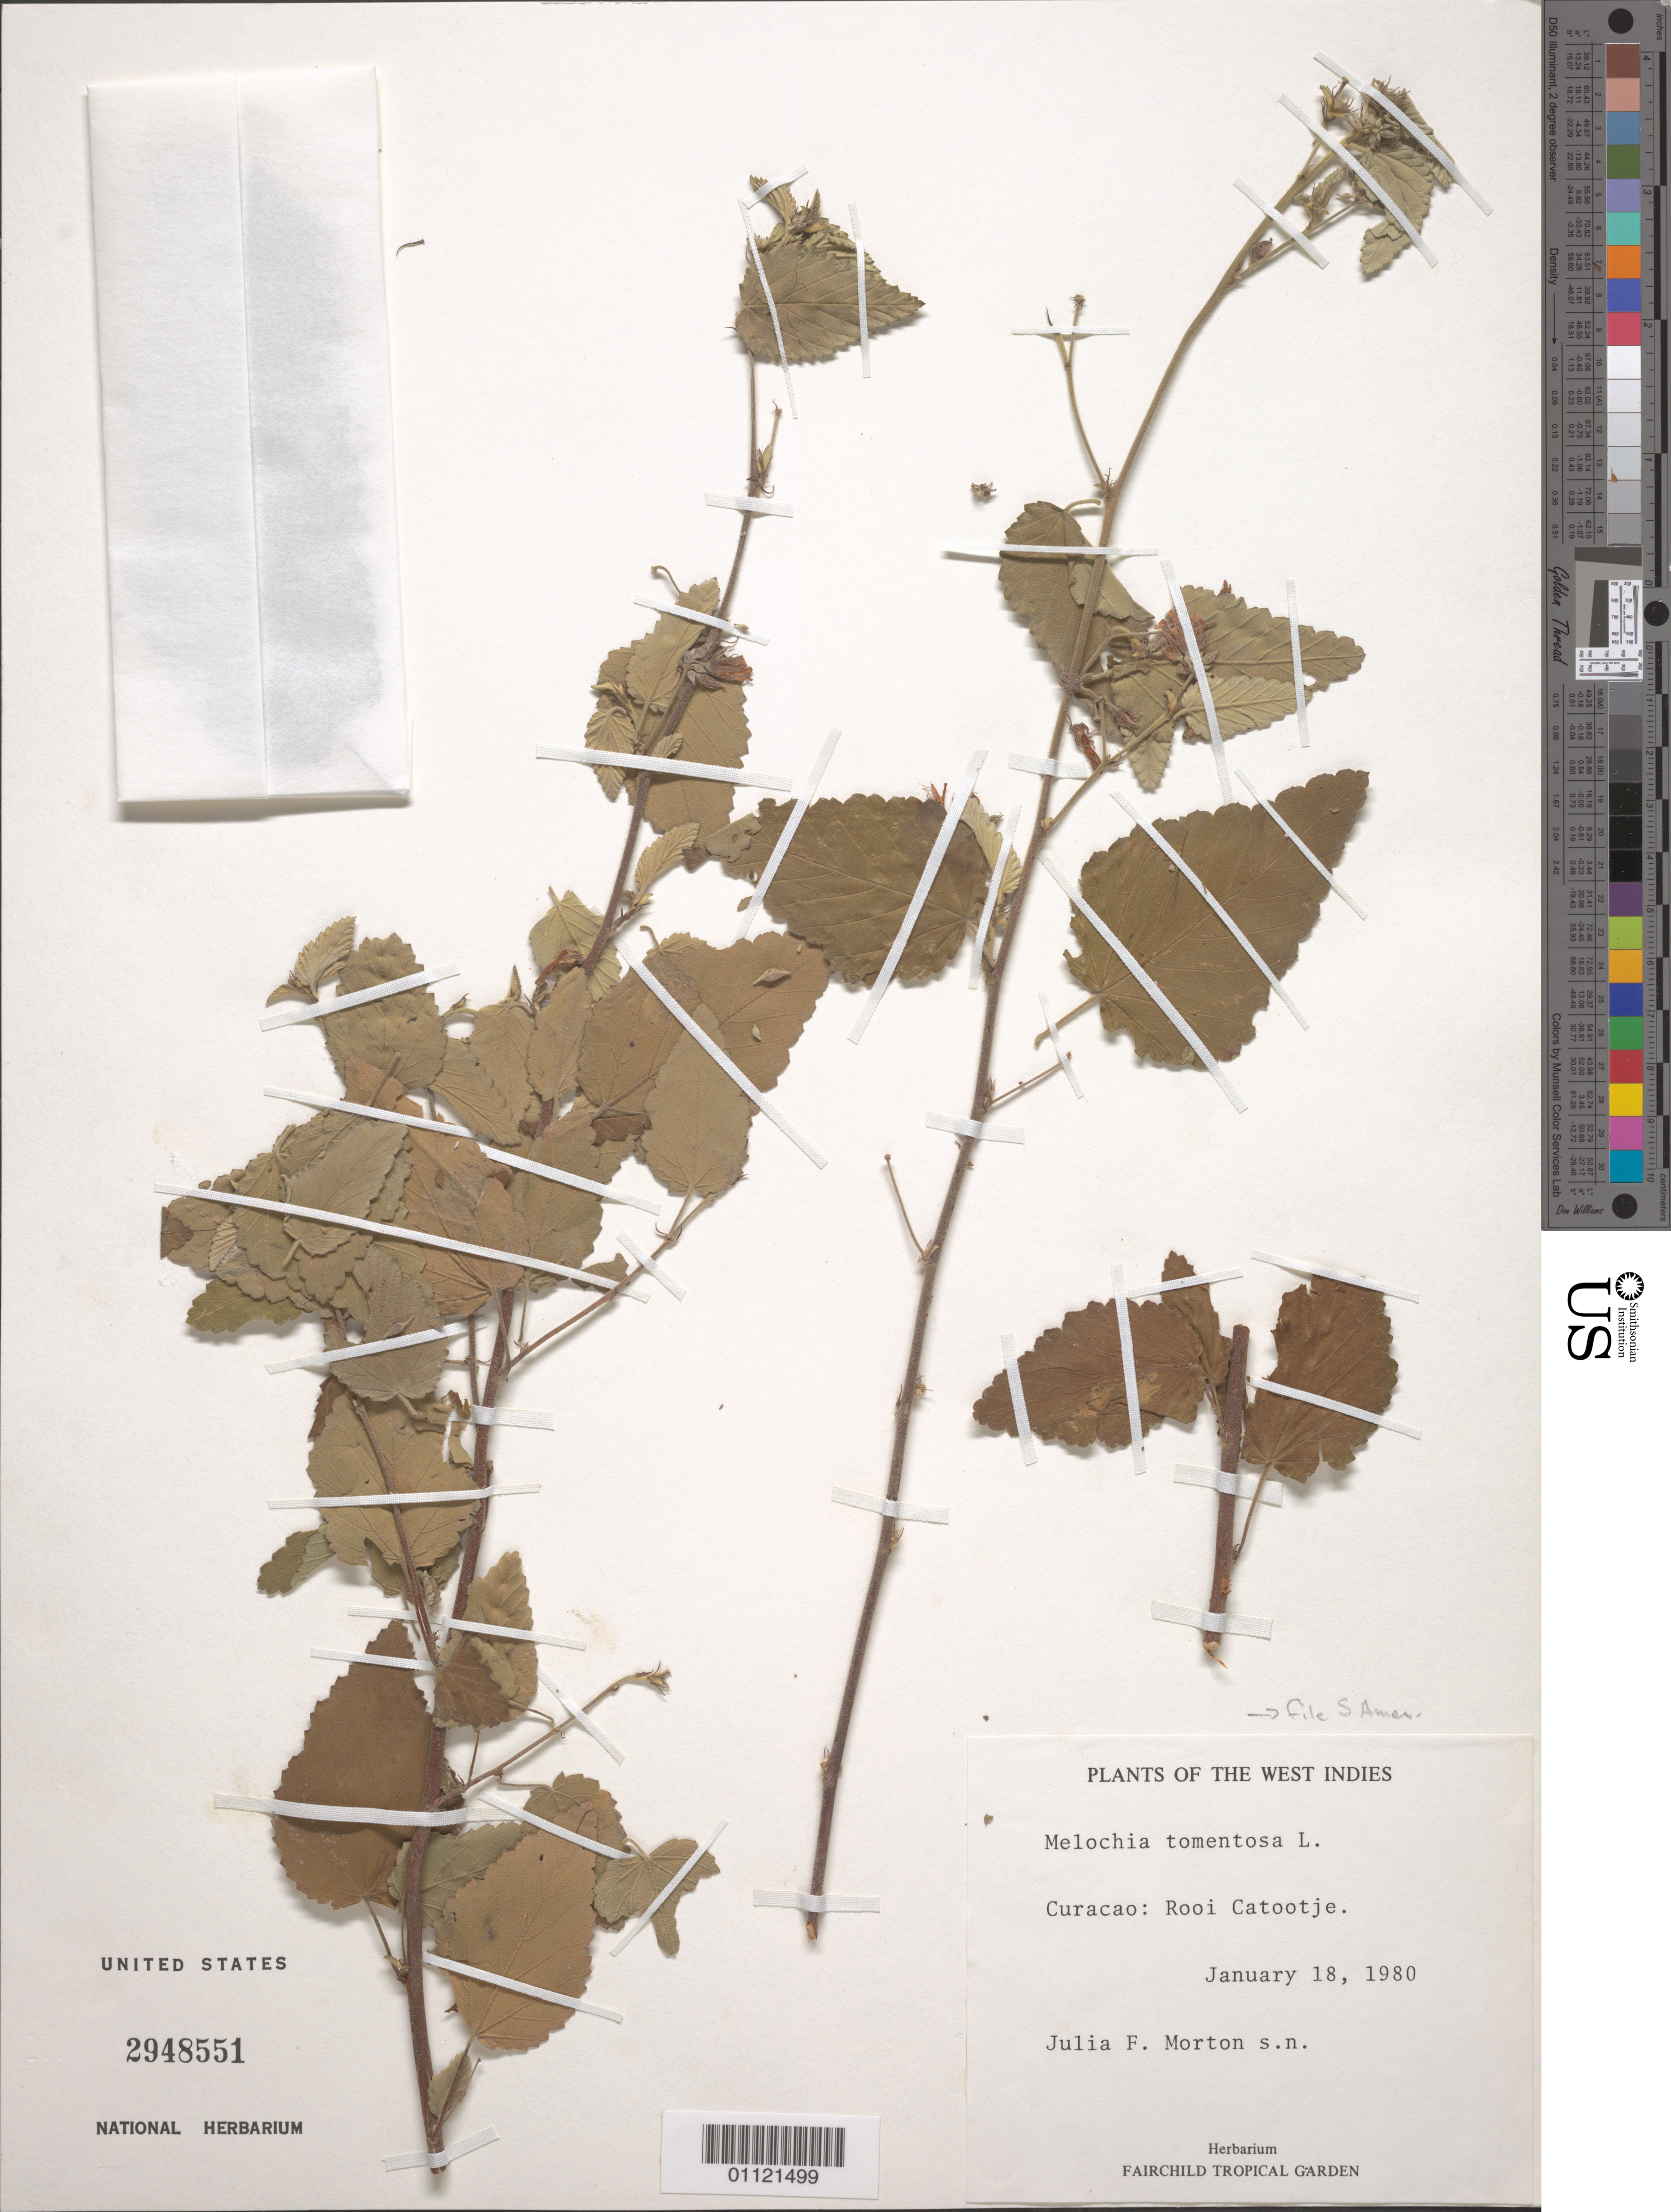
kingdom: Plantae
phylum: Tracheophyta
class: Magnoliopsida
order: Malvales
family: Malvaceae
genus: Melochia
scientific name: Melochia tomentosa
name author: L.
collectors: J. F. Morton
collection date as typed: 18 Jan 1980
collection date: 1980-01-18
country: Curaçao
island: Curaçao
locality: Rooi Catootje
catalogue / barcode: US 2948551